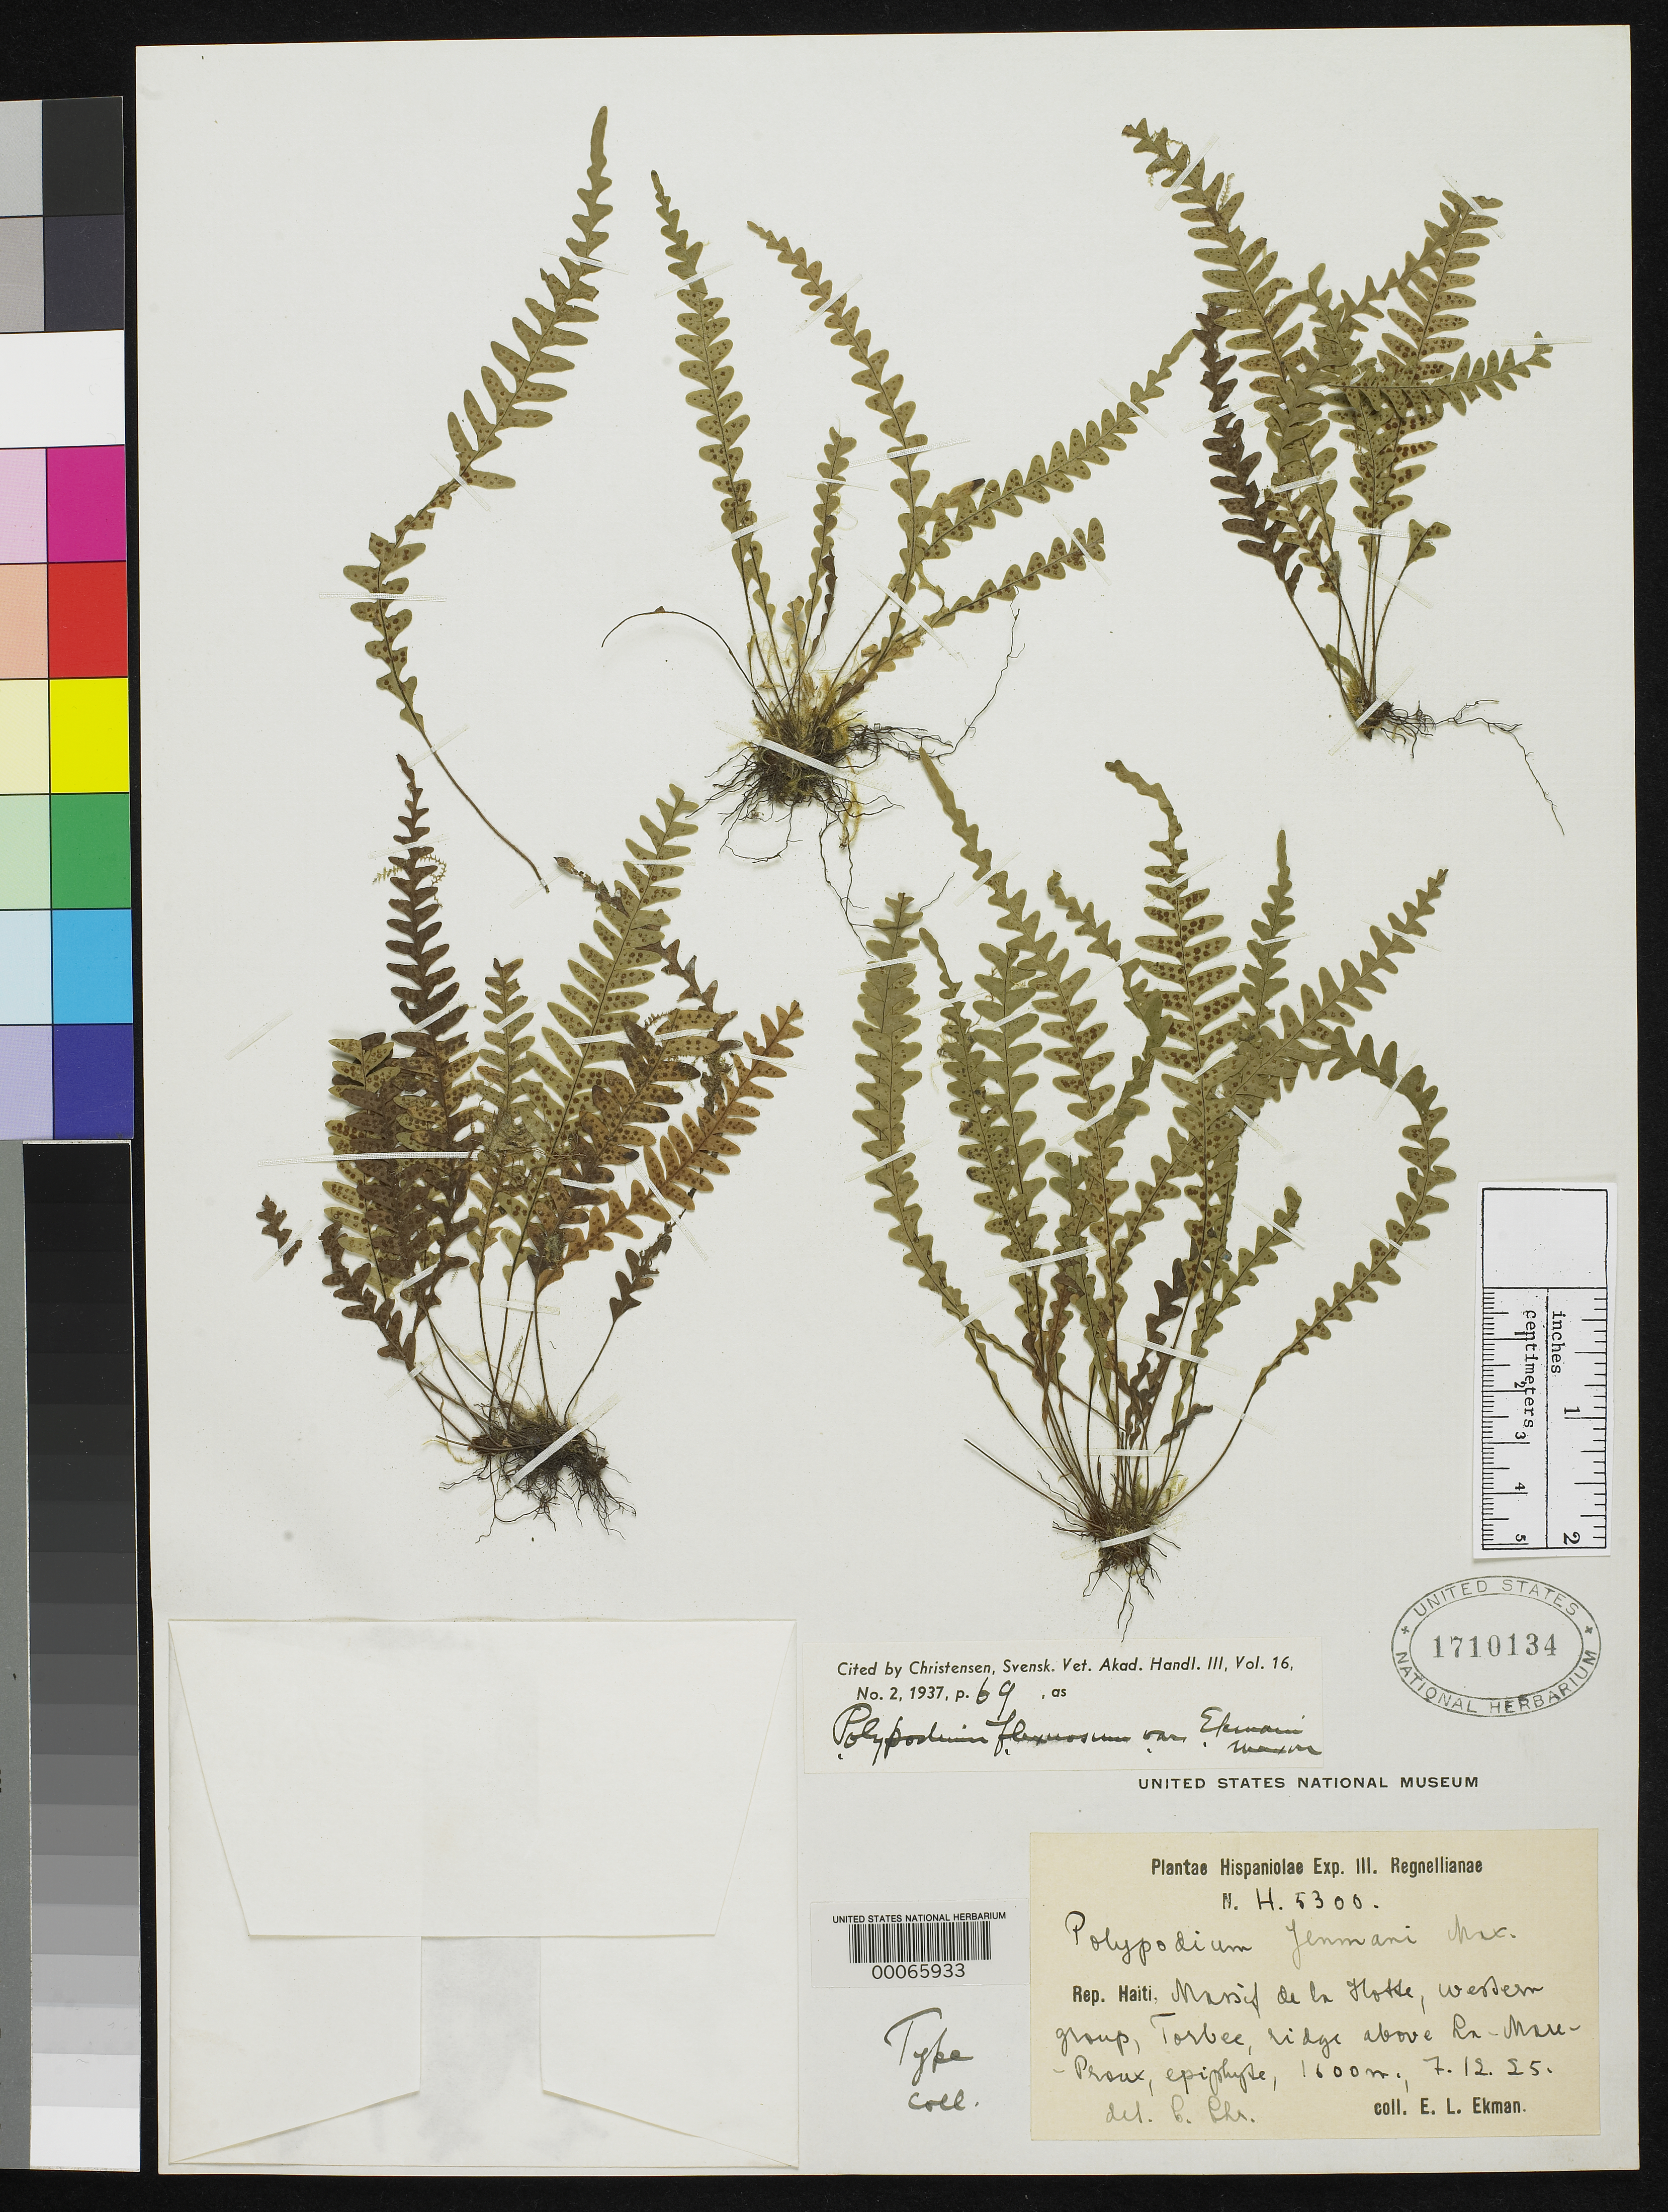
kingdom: Plantae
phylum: Tracheophyta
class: Polypodiopsida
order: Polypodiales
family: Polypodiaceae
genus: Polypodium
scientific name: Polypodium flexuosum var. ekmanii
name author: Maxon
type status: Holotype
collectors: E. L. Ekman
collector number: H5300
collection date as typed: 07 Dec 1925 or 12 Jul 1925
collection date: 1925-07-12 or 1925-12-07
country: Haiti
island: Hispaniola Island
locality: Massif de La Hotte, western group, Torbec, bridge above La Mare Phoux.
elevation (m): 1600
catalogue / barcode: US 1710134